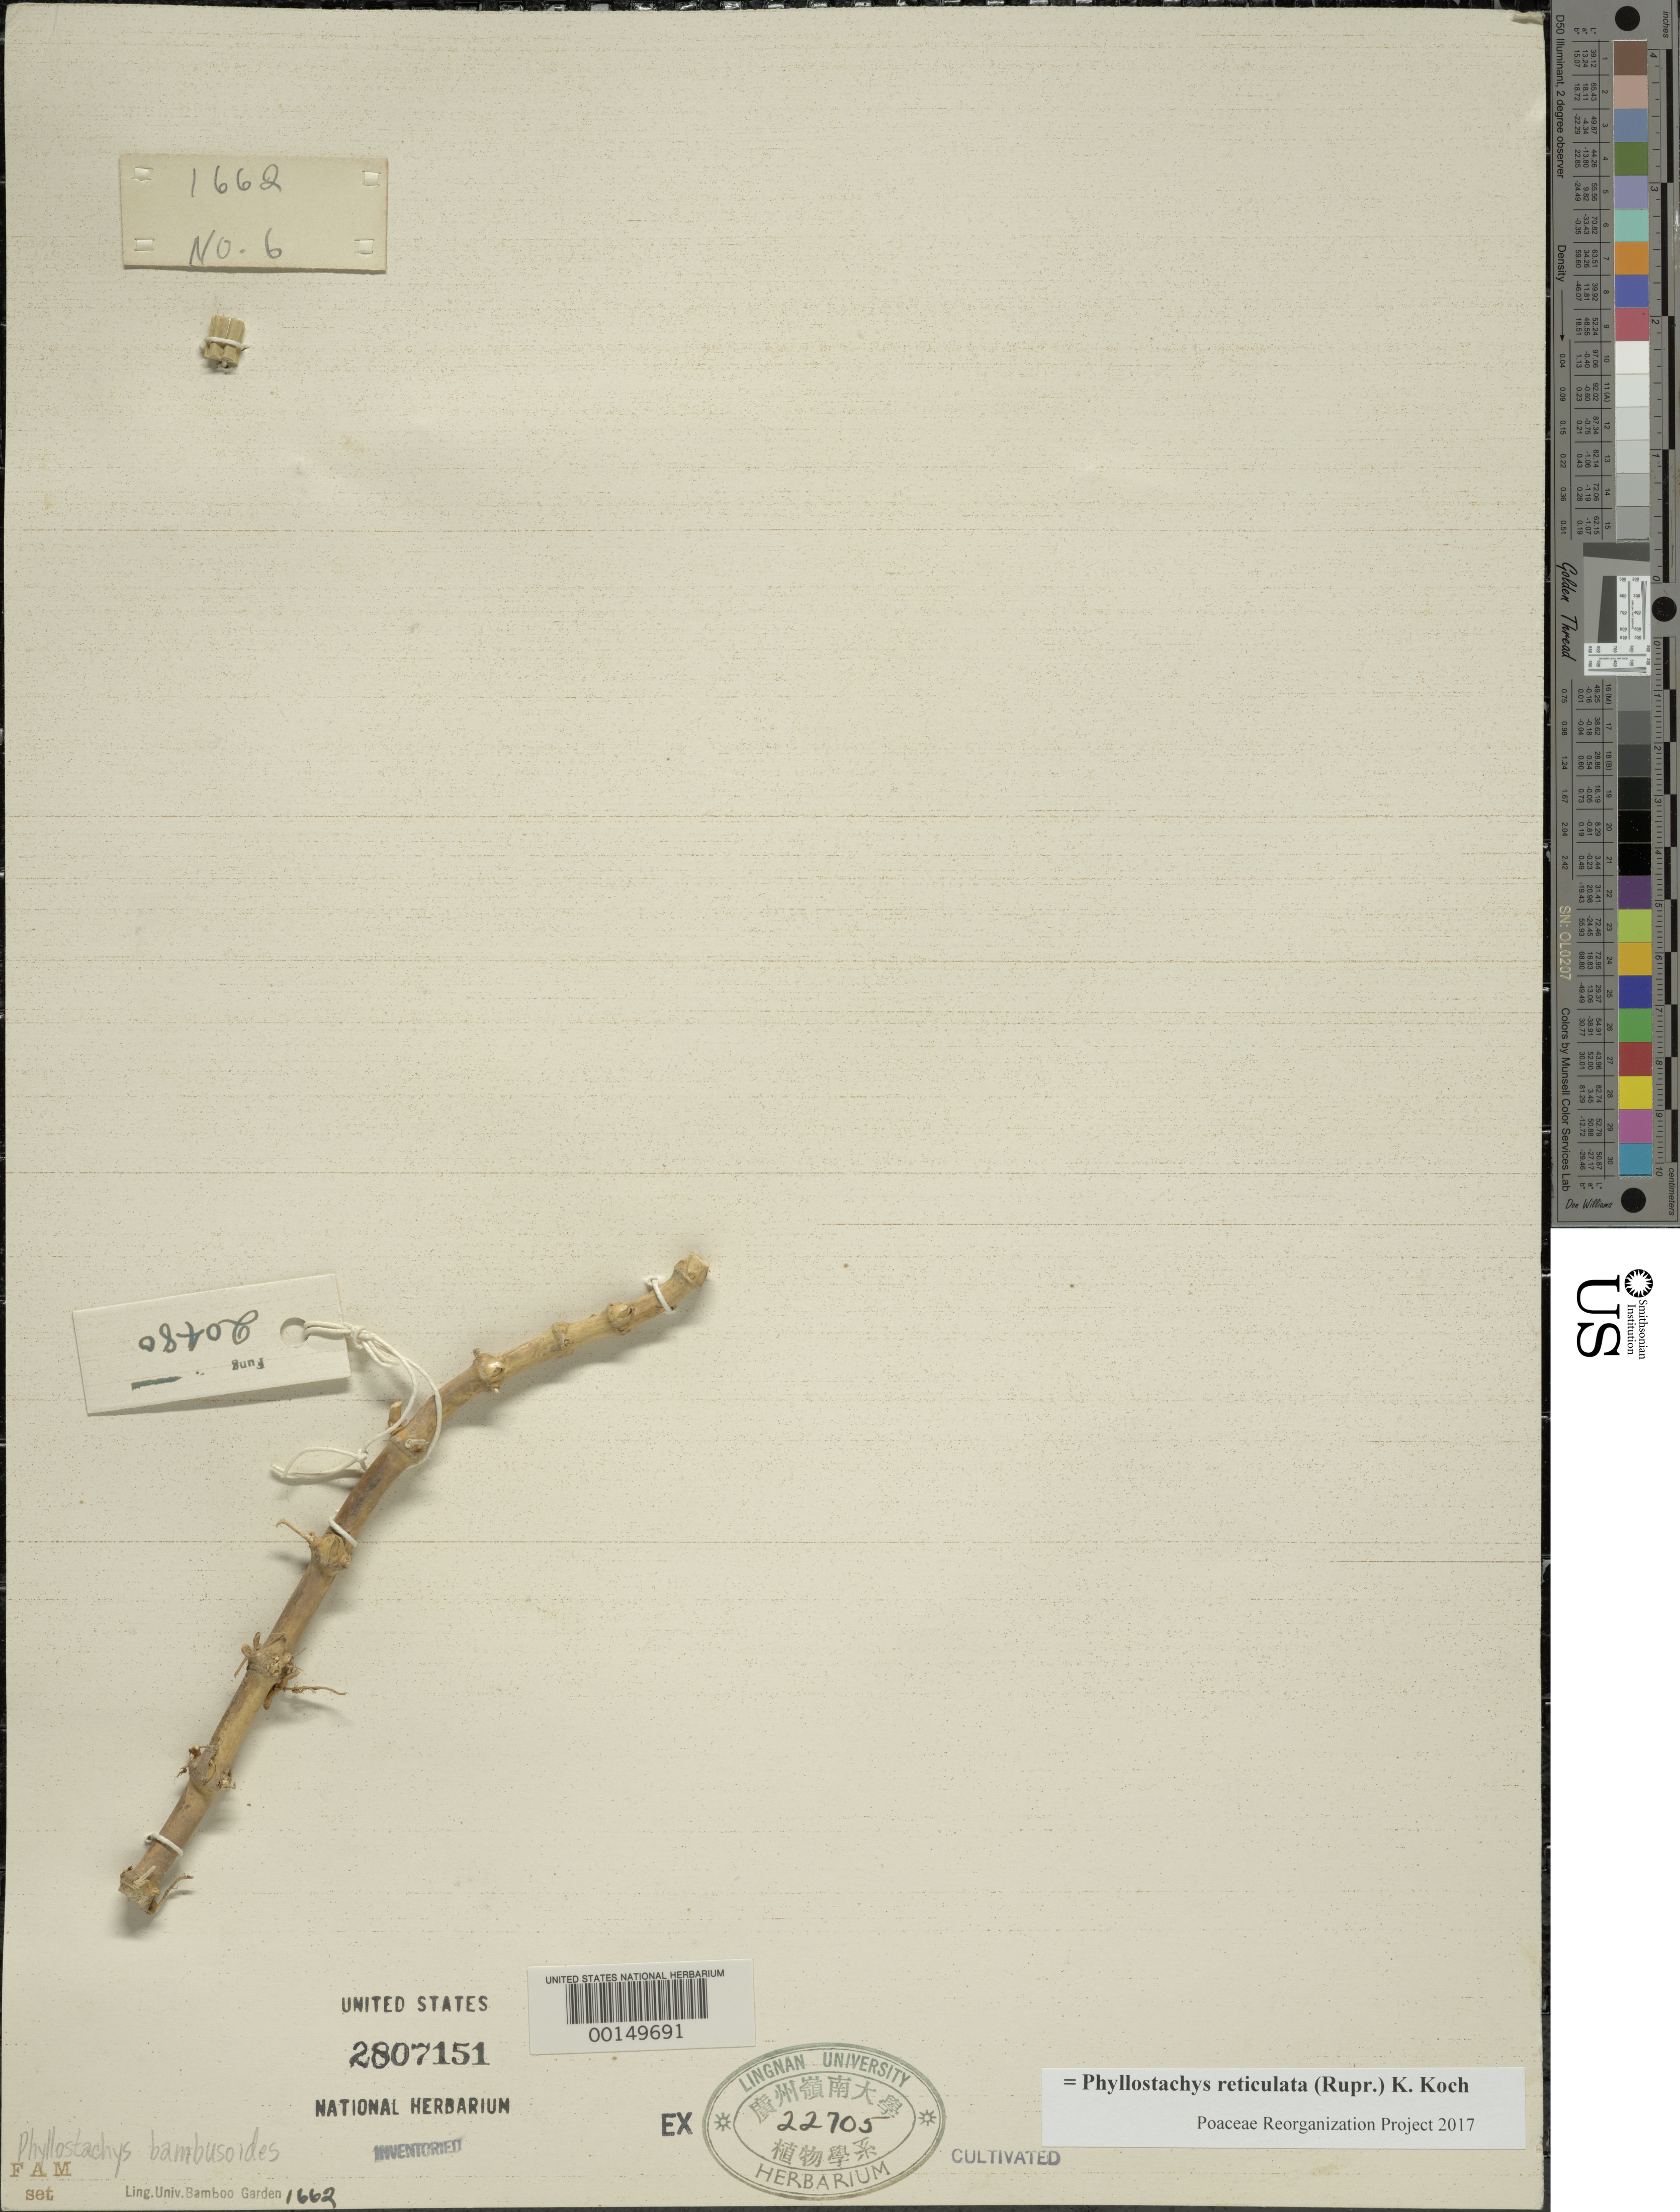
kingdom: Plantae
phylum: Tracheophyta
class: Liliopsida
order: Poales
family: Poaceae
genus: Phyllostachys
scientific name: Phyllostachys reticulata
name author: (Rupr.) K. Koch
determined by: Poaceae Reorganization Project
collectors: H. L. Fung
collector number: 20480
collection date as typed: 20 Jul 1932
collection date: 1932-07-20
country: China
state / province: Guangdong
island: Honam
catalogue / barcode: US 2807151